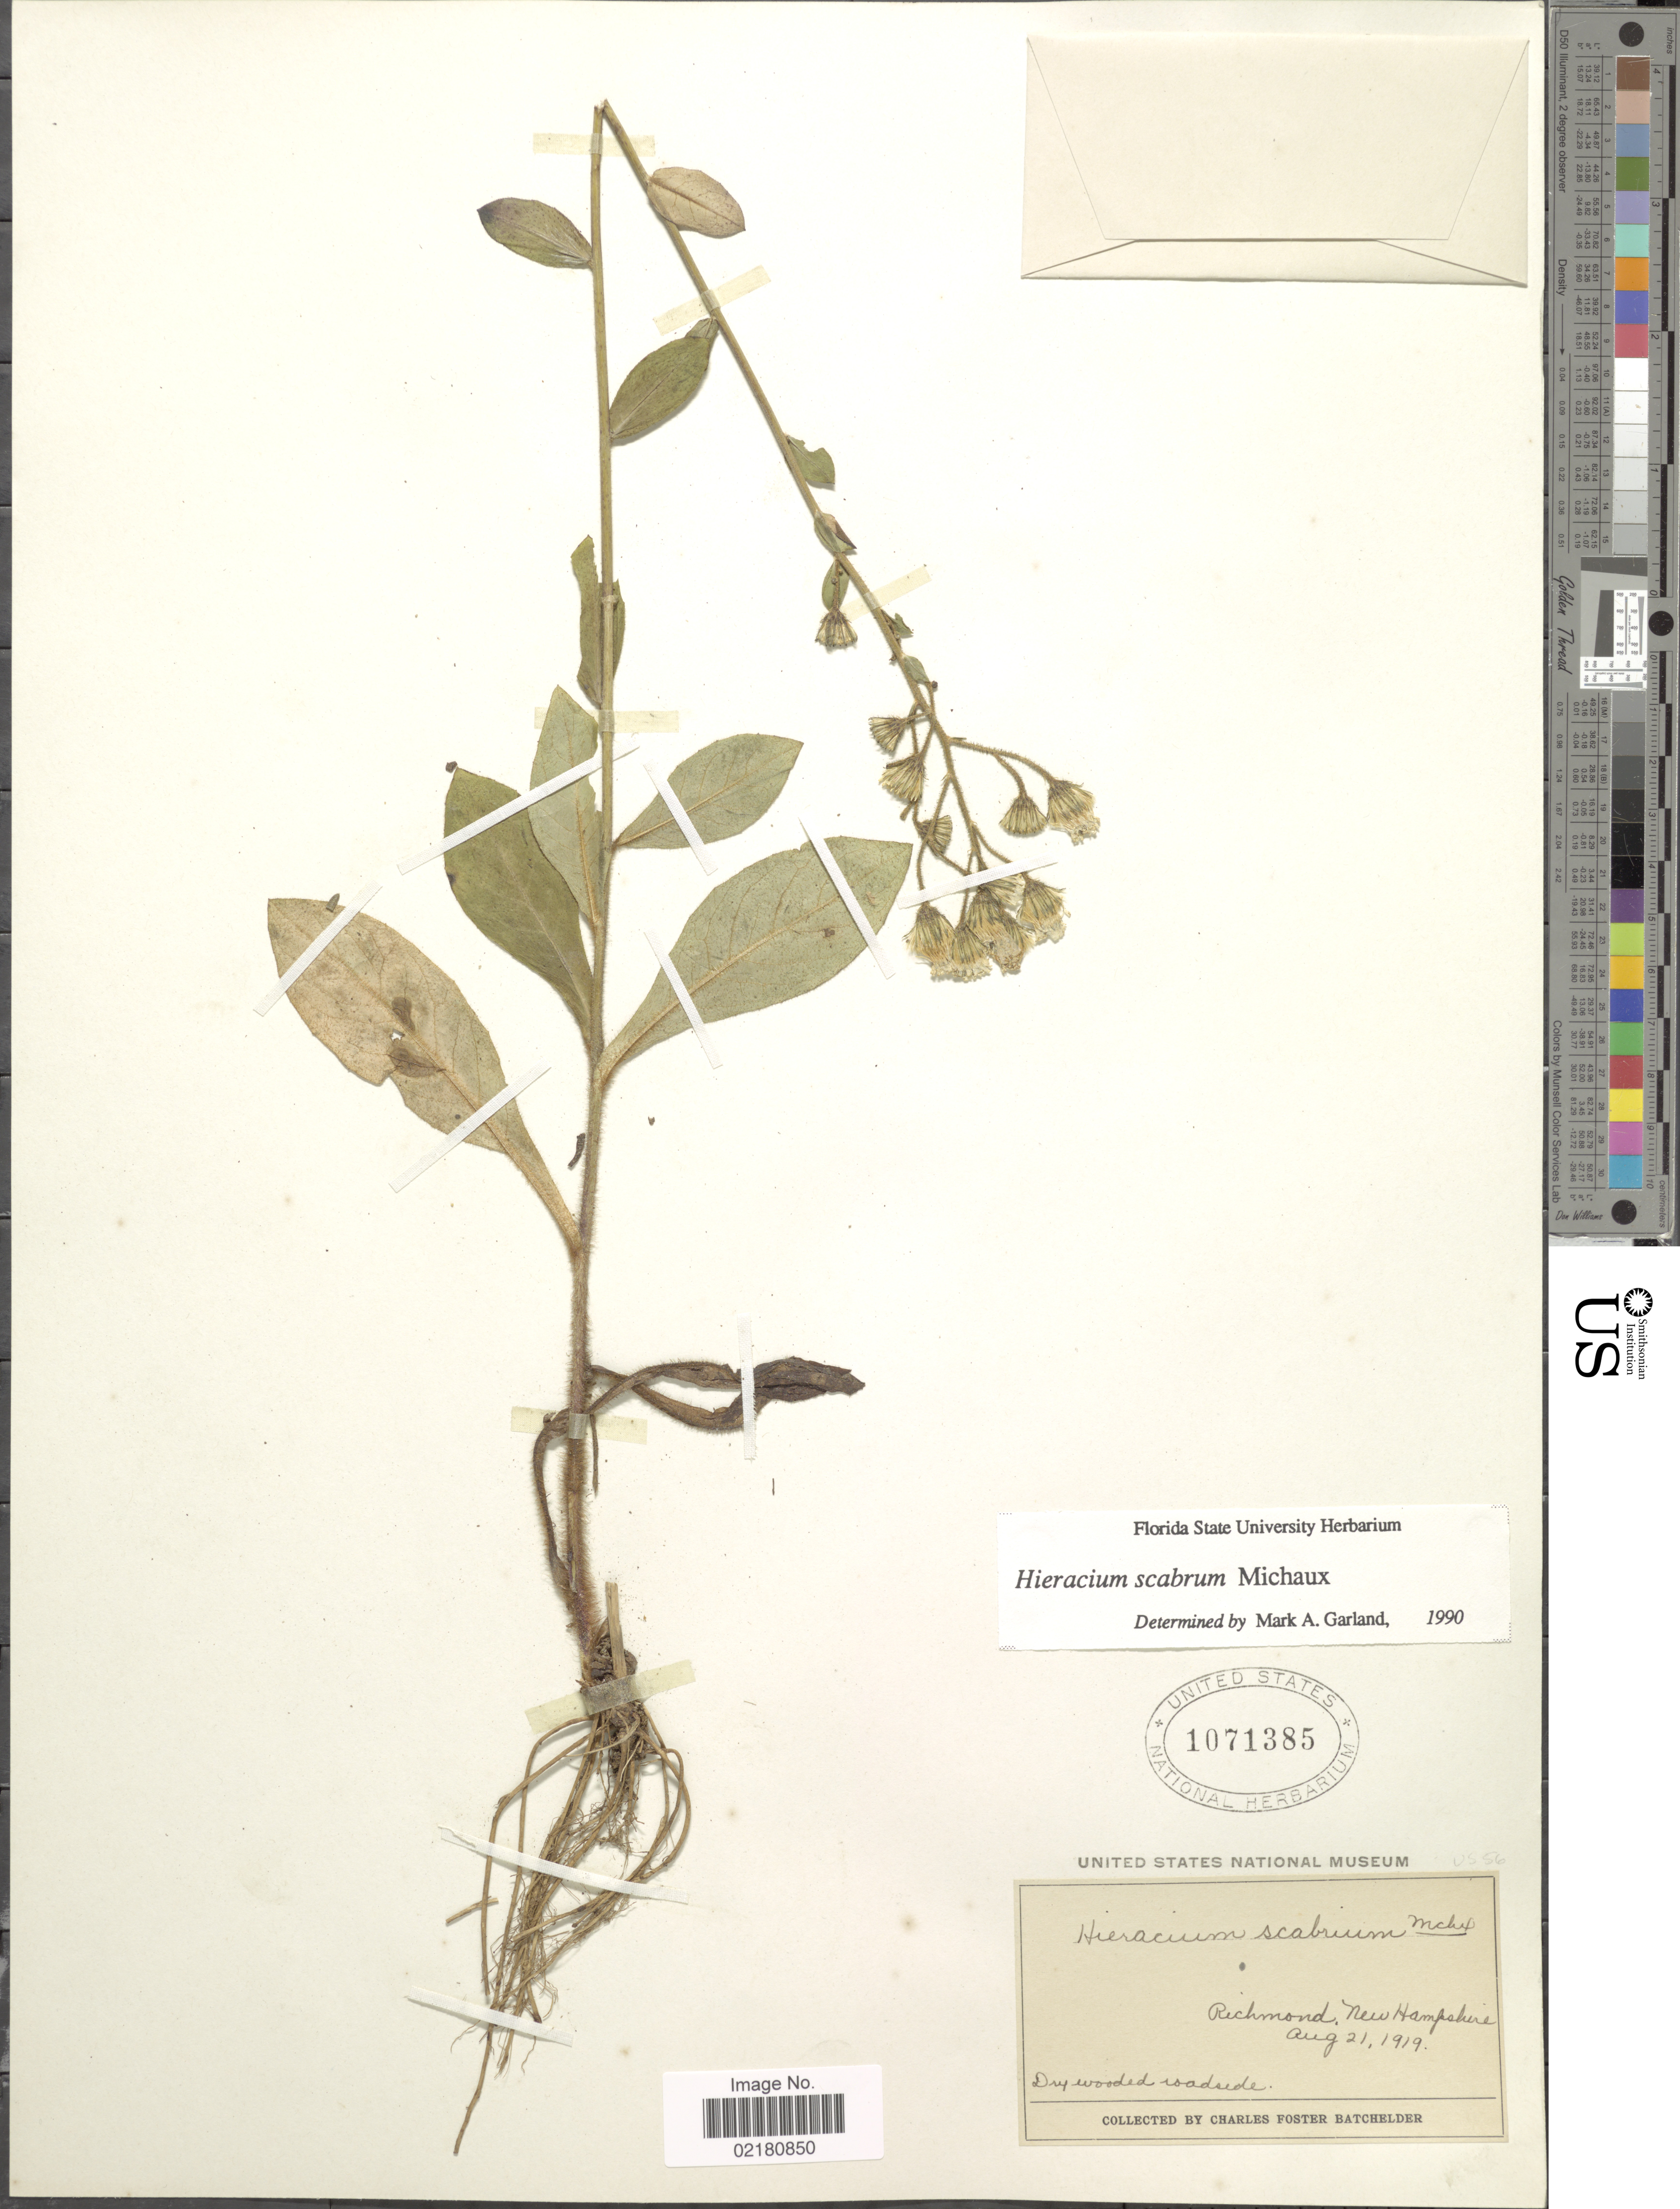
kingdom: Plantae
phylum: Tracheophyta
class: Magnoliopsida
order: Asterales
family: Asteraceae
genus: Pilosella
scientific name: Pilosella verruculata subsp. verruculata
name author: (Link) Soják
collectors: C. Batchelder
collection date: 1919-08-21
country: United States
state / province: New Hampshire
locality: Richmond. Dry wooded roadside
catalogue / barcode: US 1071385